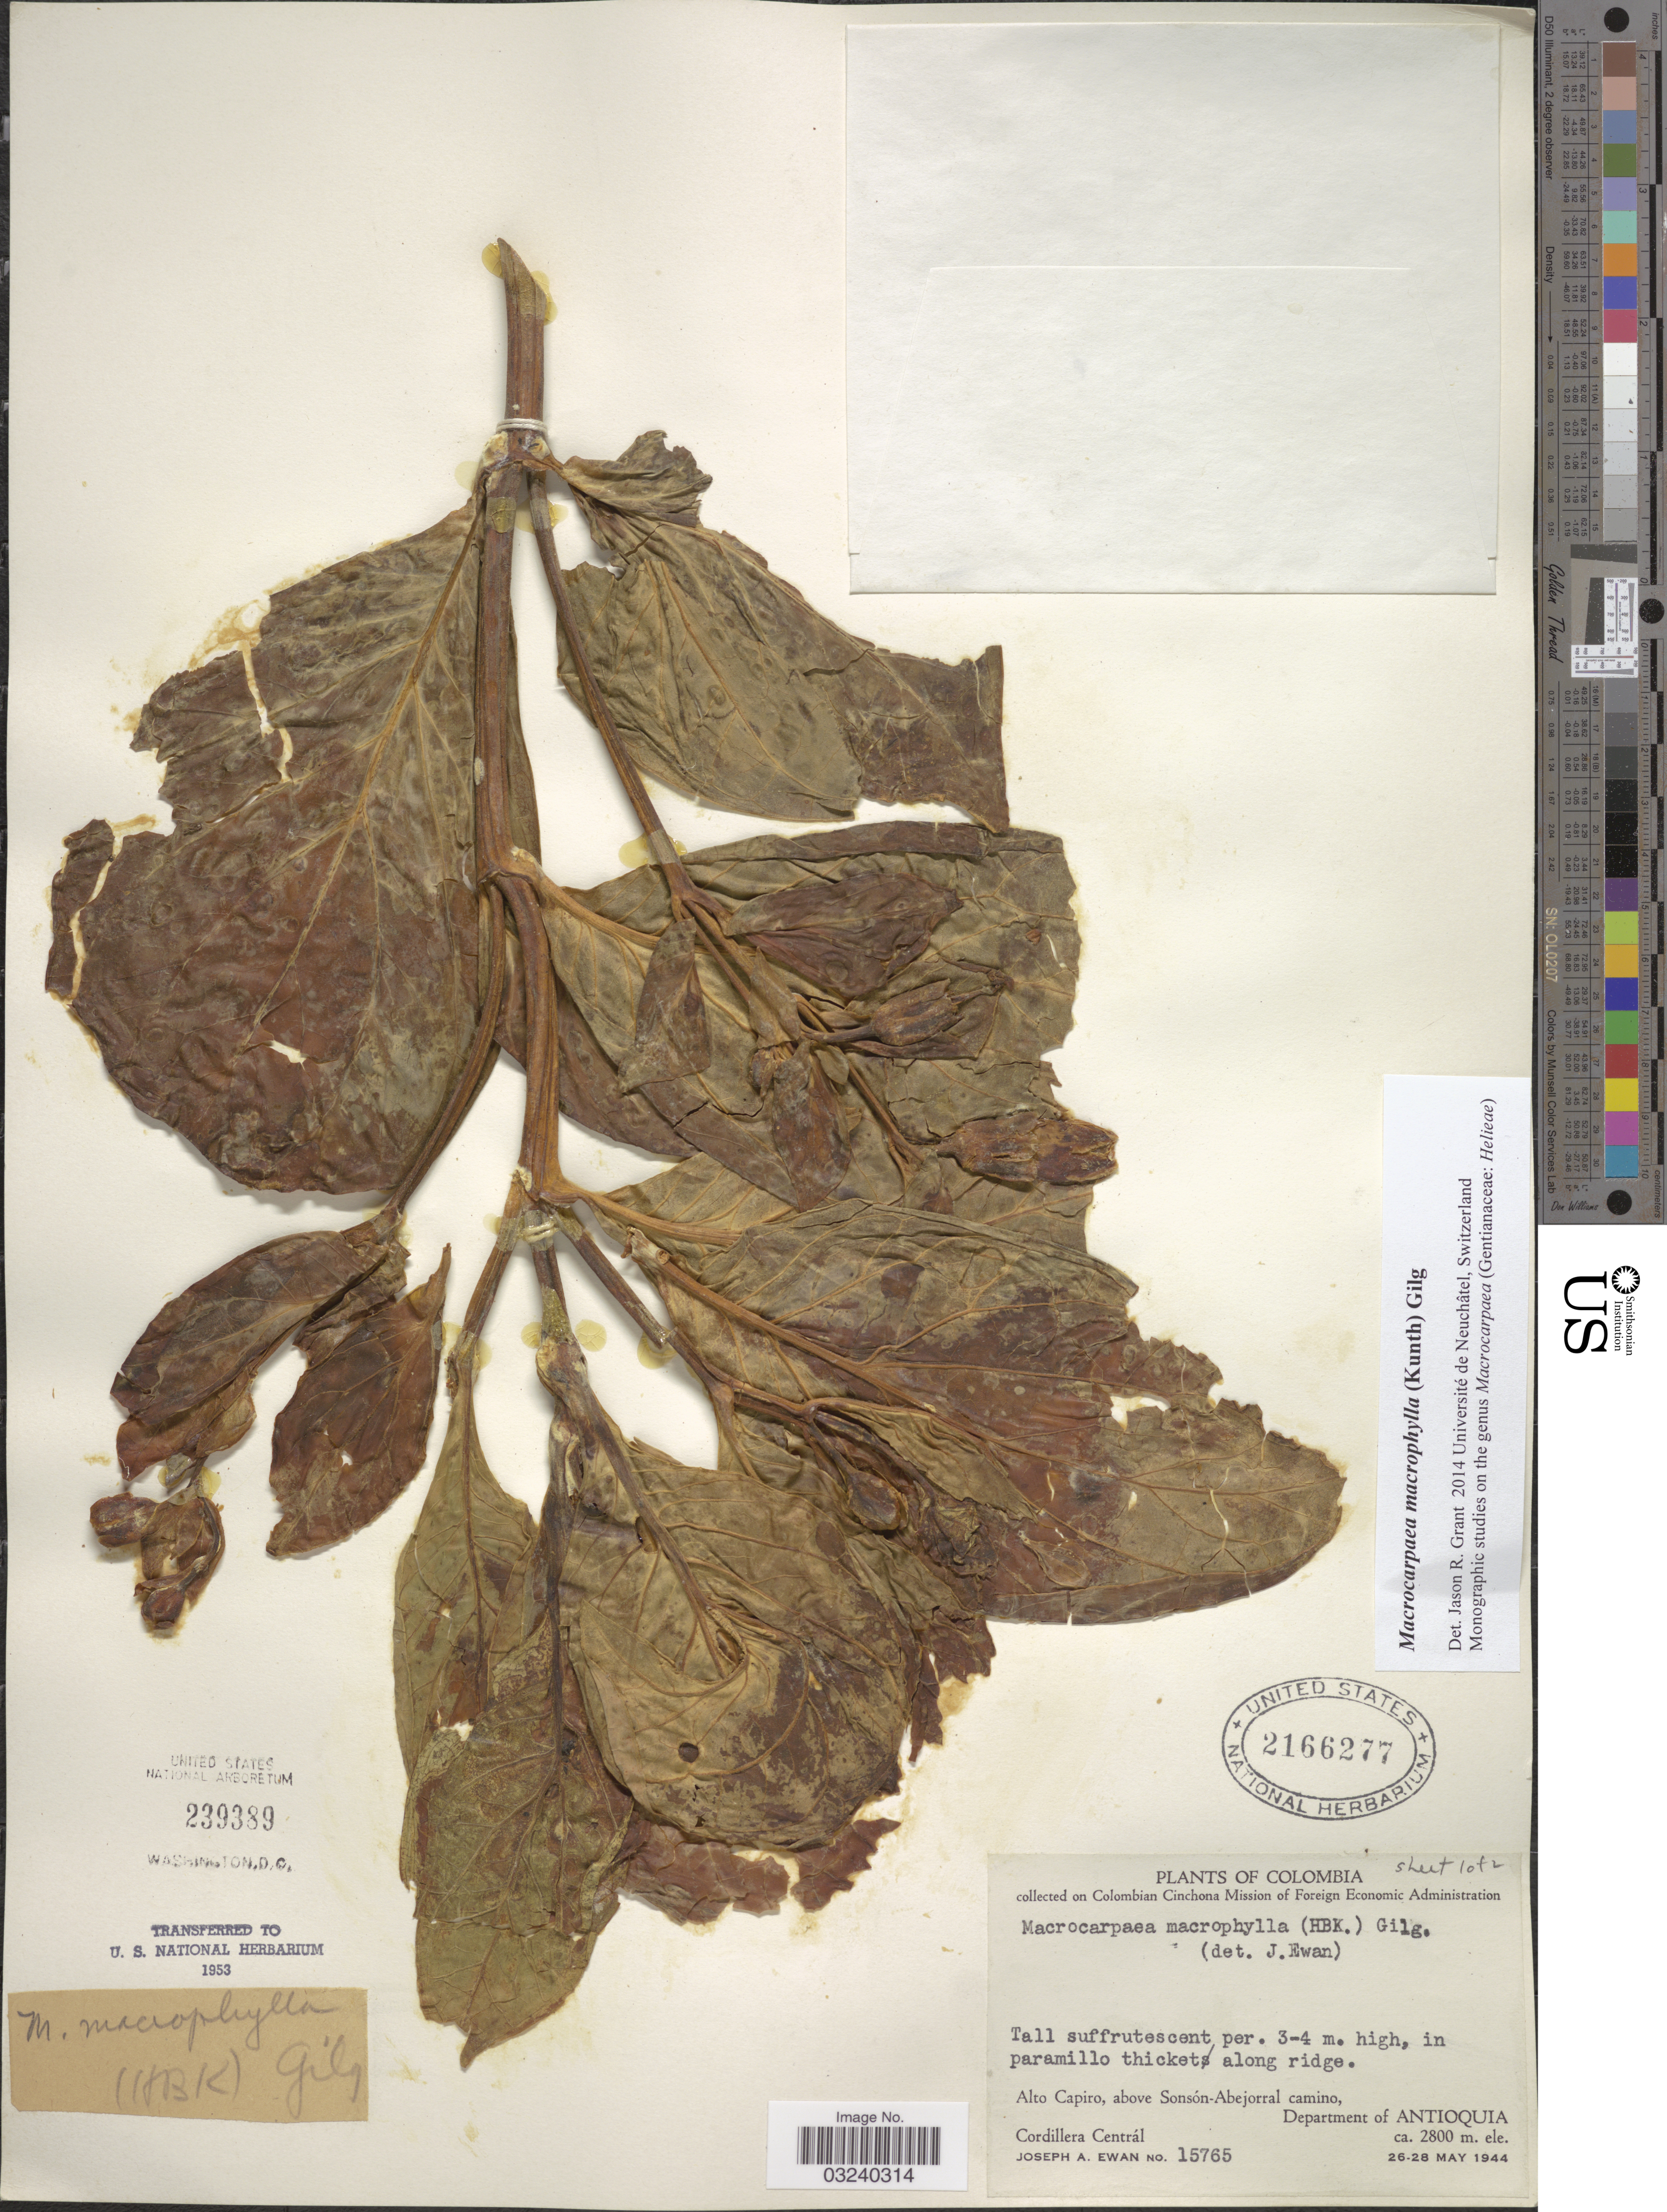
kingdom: Plantae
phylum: Tracheophyta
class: Magnoliopsida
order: Gentianales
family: Gentianaceae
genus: Macrocarpaea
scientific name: Macrocarpaea macrophylla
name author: (Kunth) Gilg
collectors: J. A. Ewan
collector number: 15765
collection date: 1944-05-26/1944-05-28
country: Colombia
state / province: Antioquia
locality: Alto Capiro, above Sonsón-Abejorral camino, Department of Antioquia.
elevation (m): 2800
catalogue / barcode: US 2166277